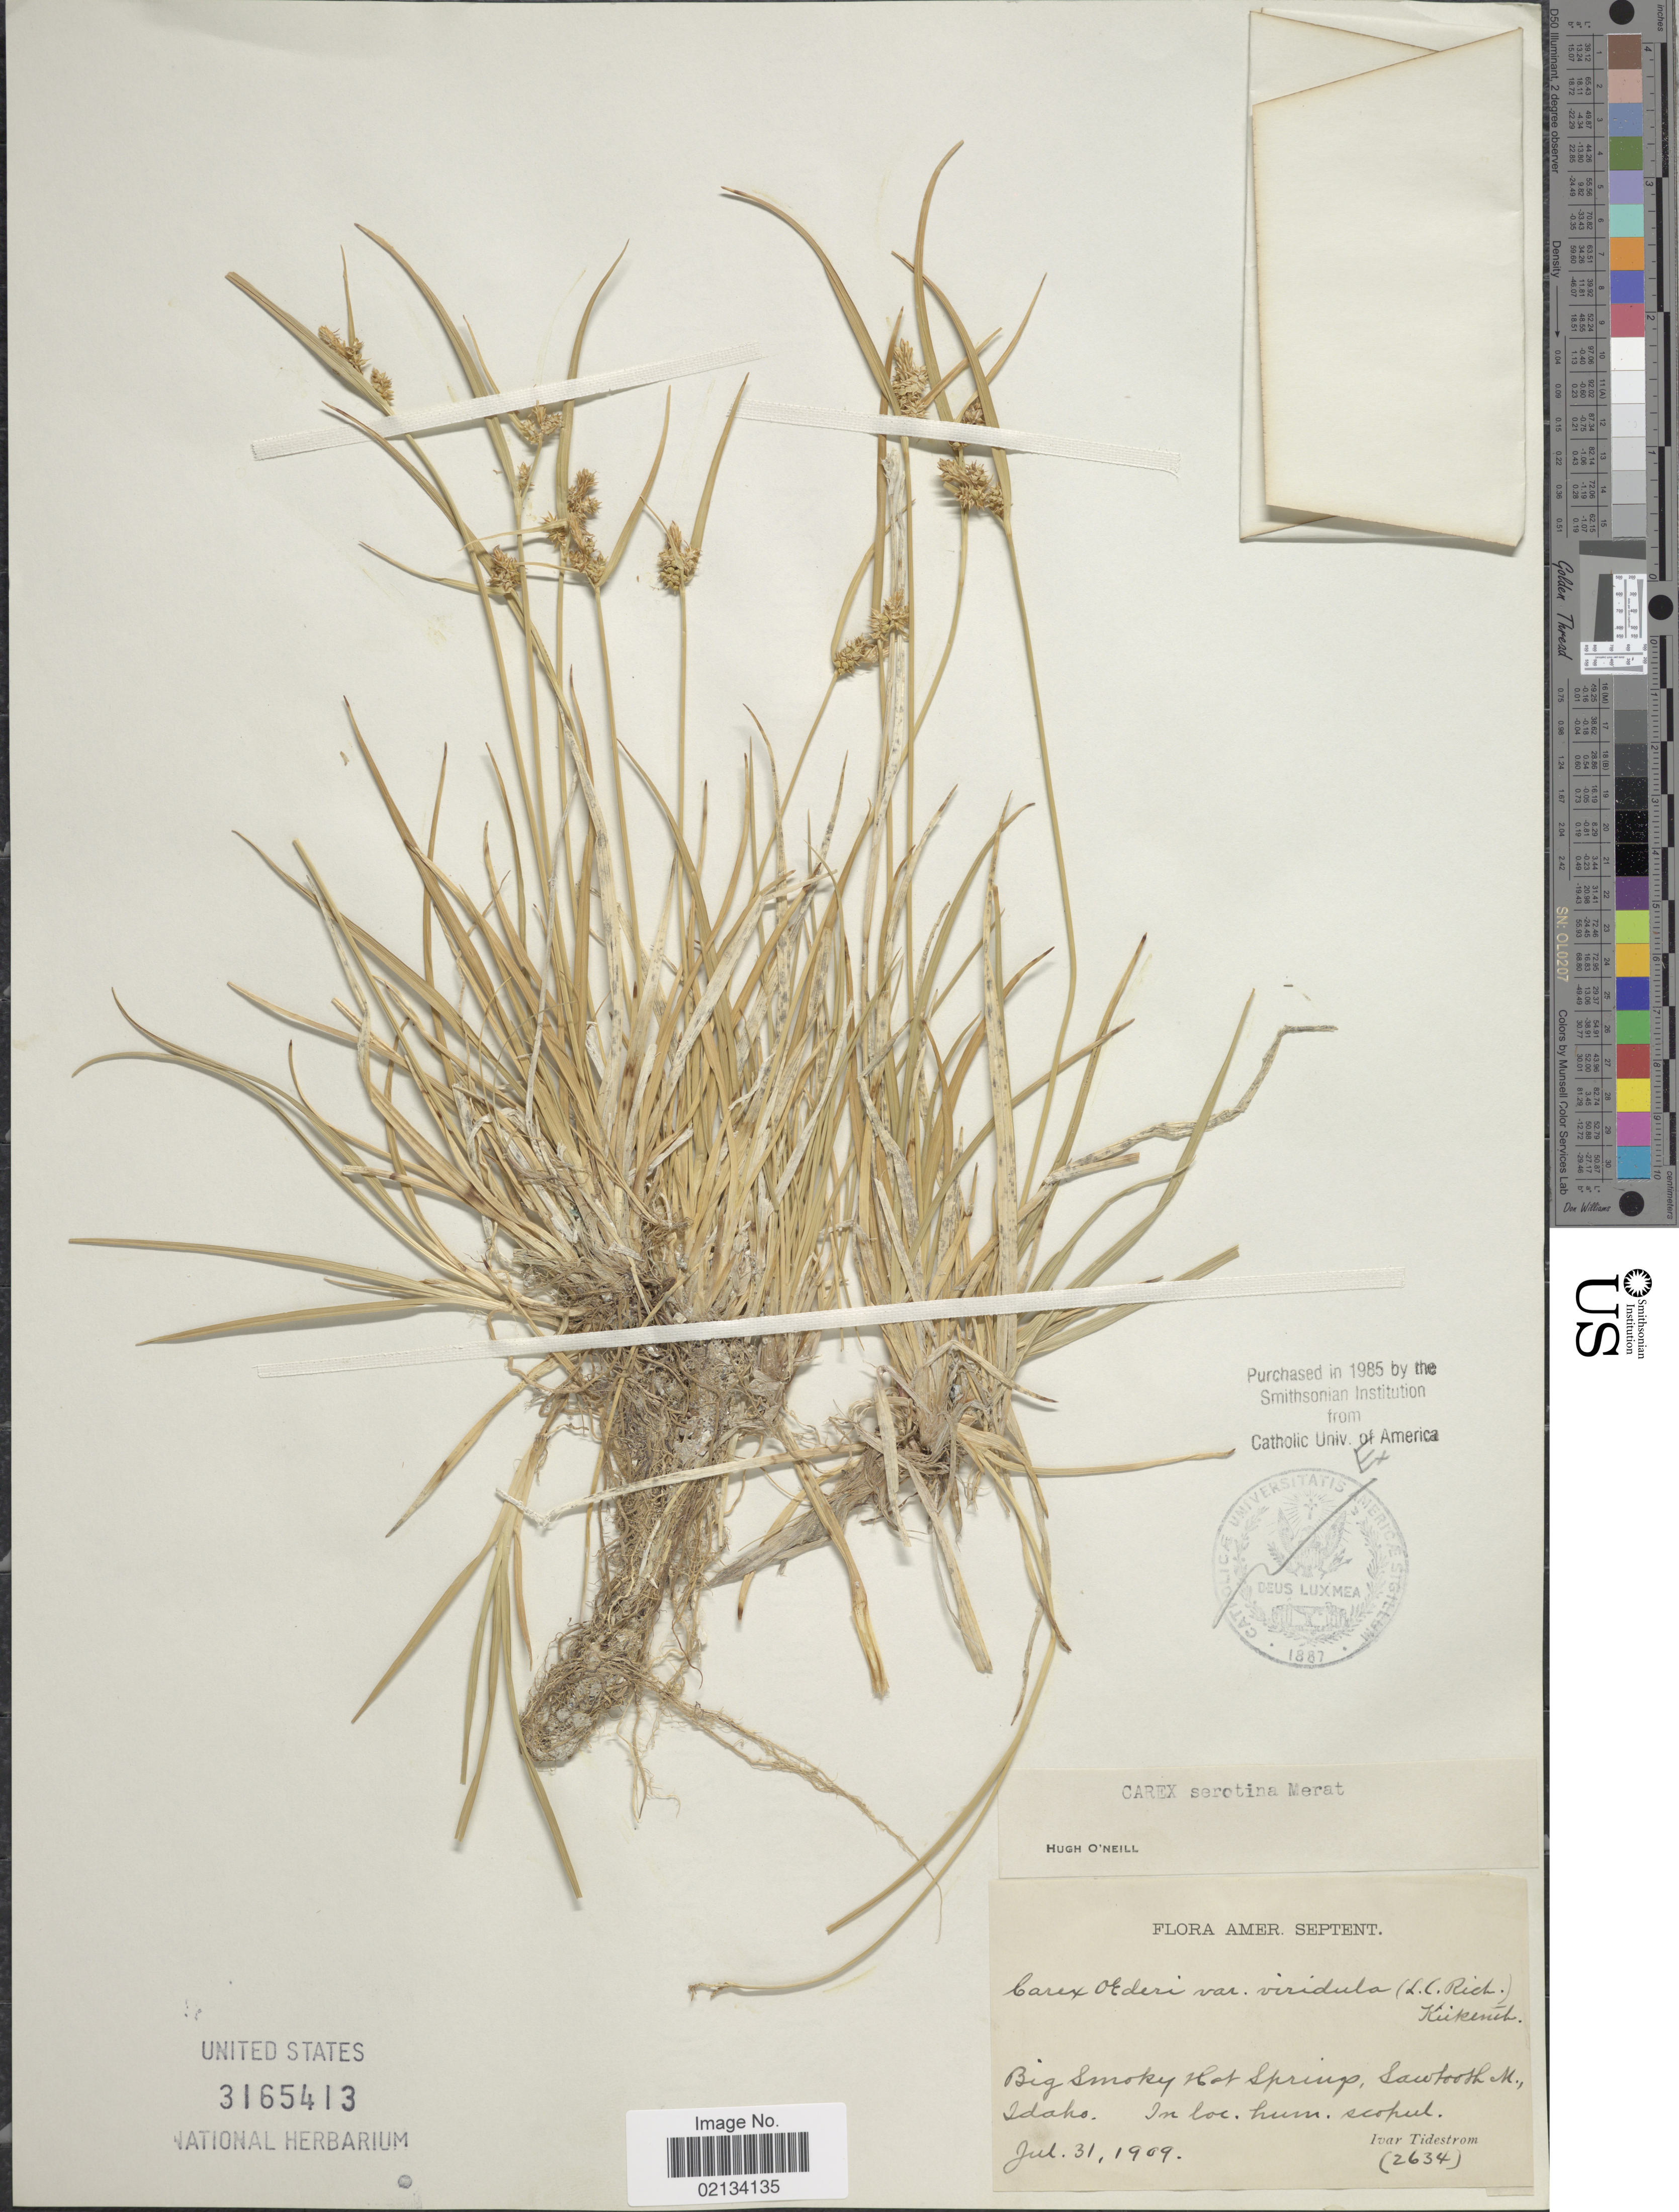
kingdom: Plantae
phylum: Tracheophyta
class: Liliopsida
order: Poales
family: Cyperaceae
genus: Carex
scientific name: Carex oederi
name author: Retz.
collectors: I. F. Tidestrom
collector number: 2634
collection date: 1909-07-31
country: United States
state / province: Idaho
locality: Big Smoky Hot Springs, Sawtooth M.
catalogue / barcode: US 3165413